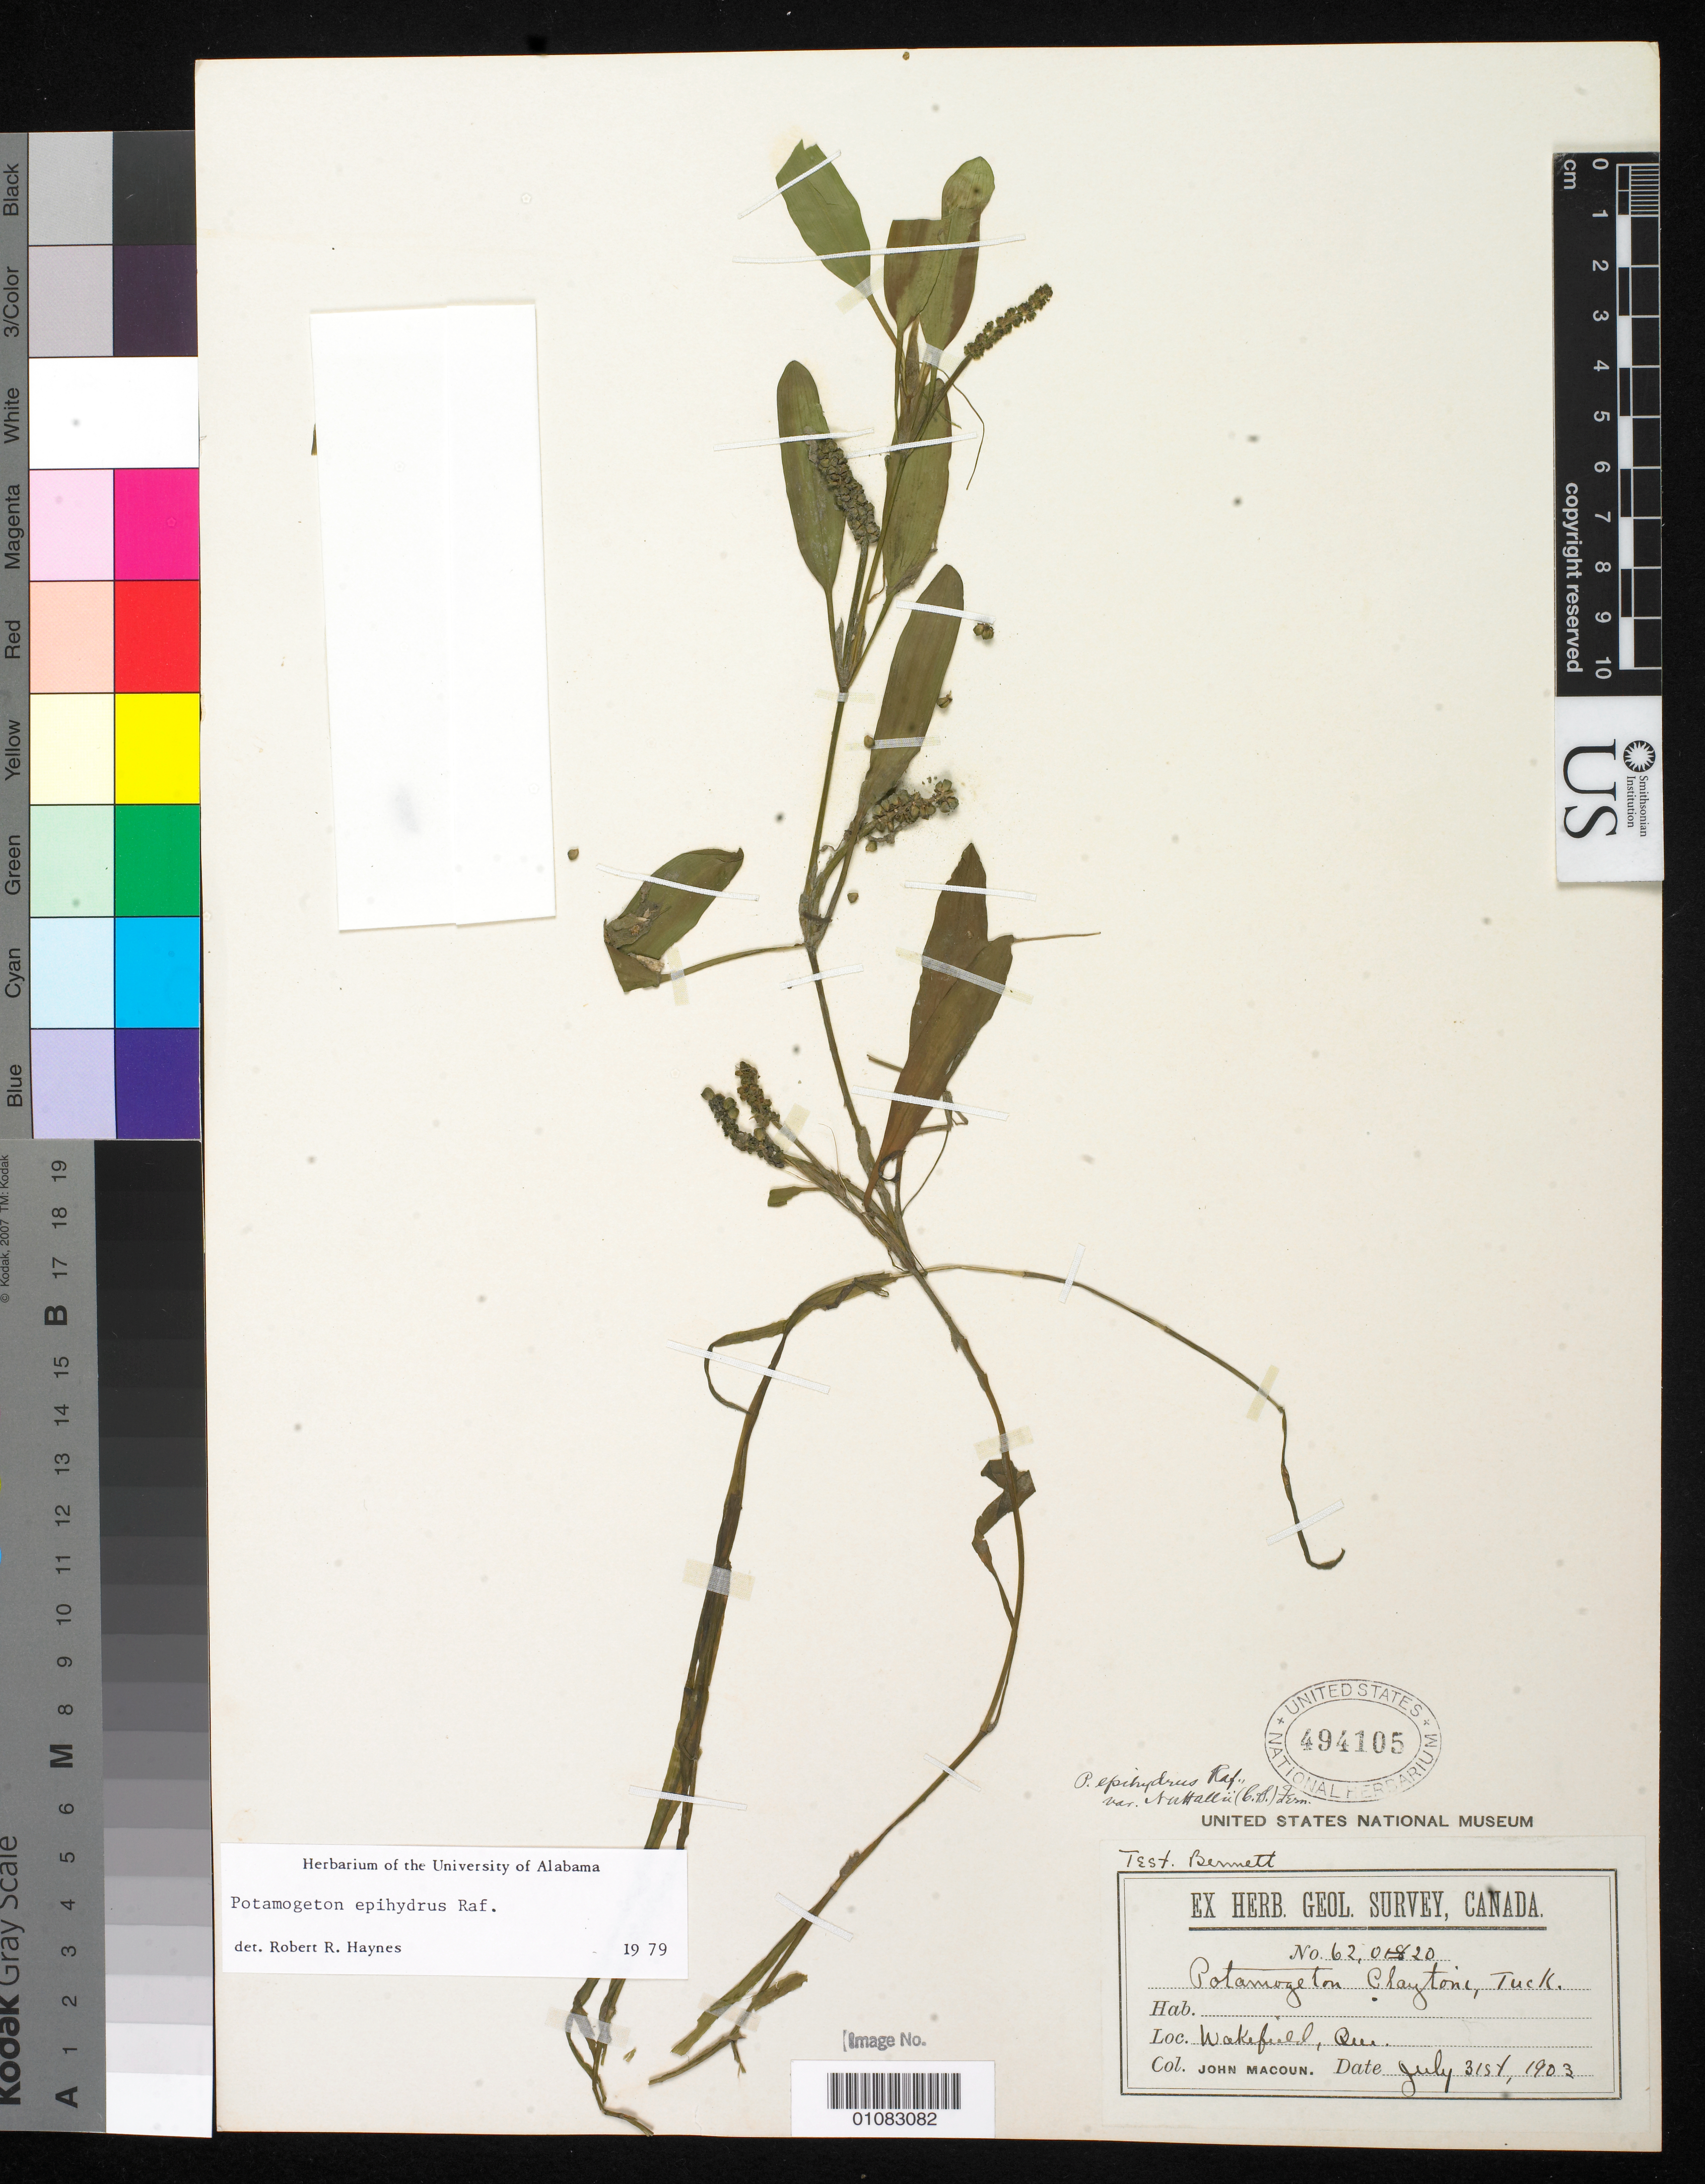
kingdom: Plantae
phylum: Tracheophyta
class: Liliopsida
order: Alismatales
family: Potamogetonaceae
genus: Potamogeton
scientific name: Potamogeton epihydrus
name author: Raf.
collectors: J. Macoun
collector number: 62020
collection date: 1903-07-31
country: Canada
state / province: Quebec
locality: Wakefield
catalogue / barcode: US 494105